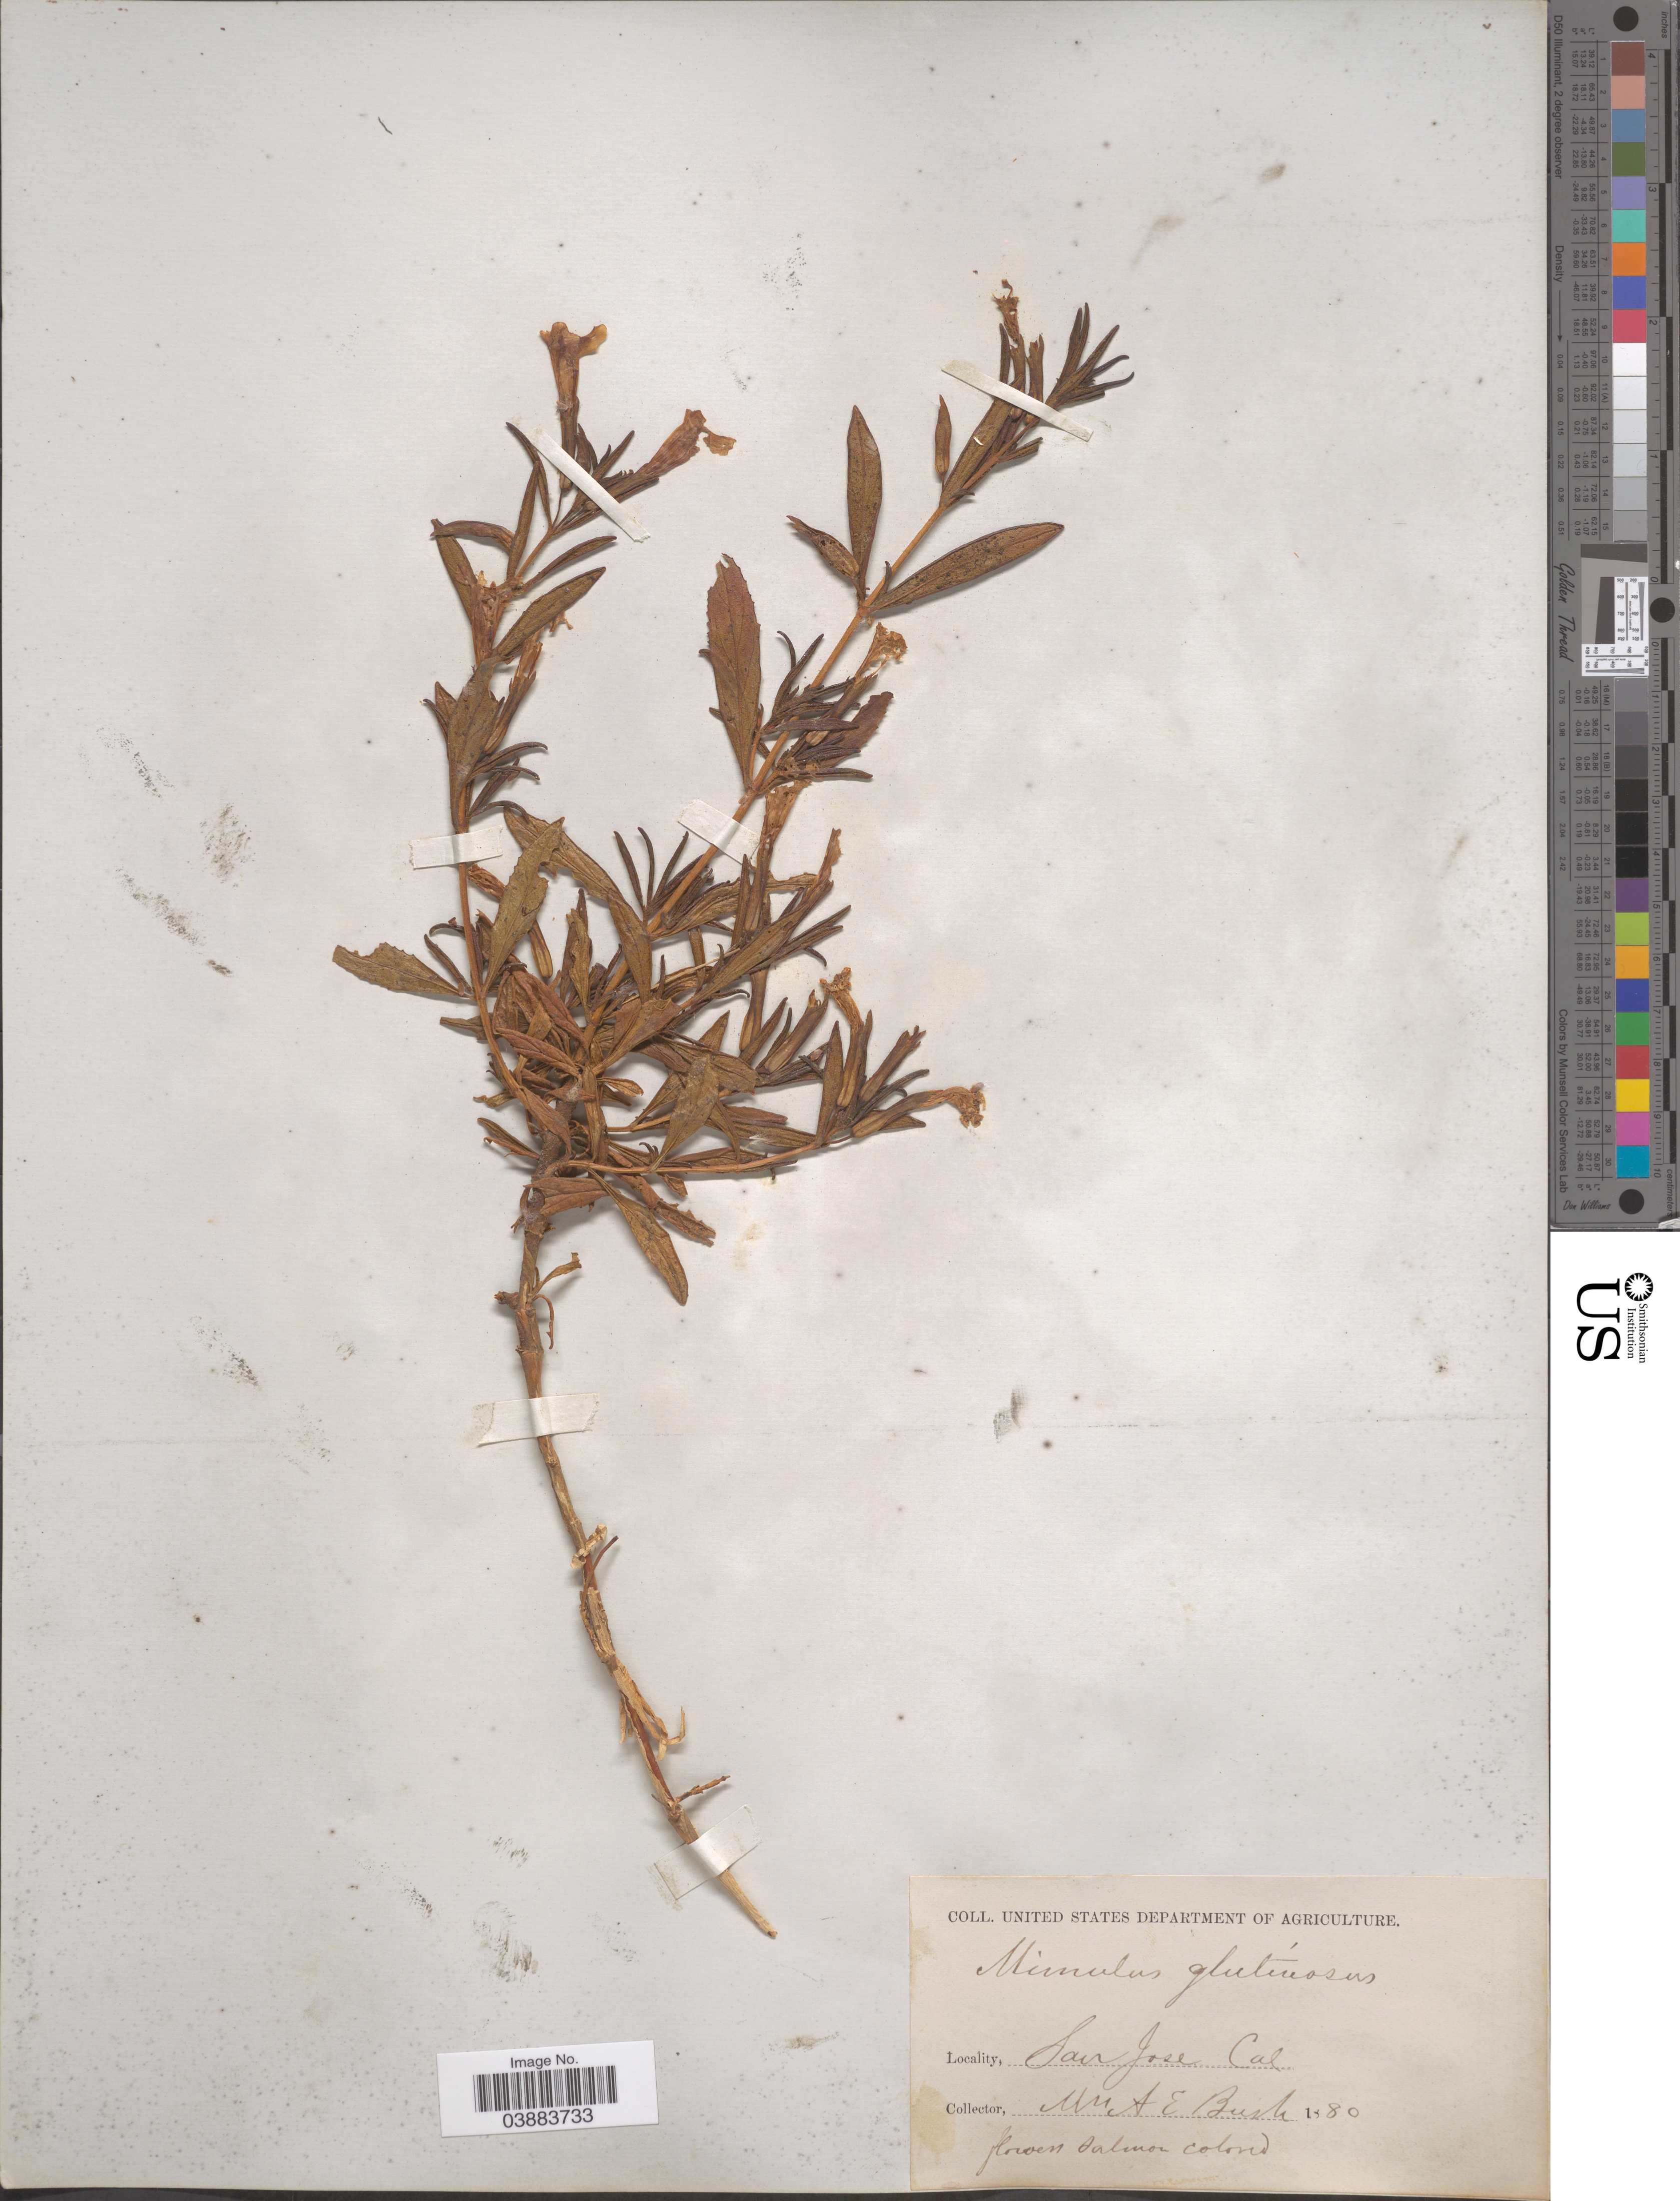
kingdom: Plantae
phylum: Tracheophyta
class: Magnoliopsida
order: Lamiales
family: Phrymaceae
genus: Diplacus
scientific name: Diplacus aurantiacus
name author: (Curtis) Jeps.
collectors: A. E. Bush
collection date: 1880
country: United States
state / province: California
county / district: Santa Clara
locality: San Jose.